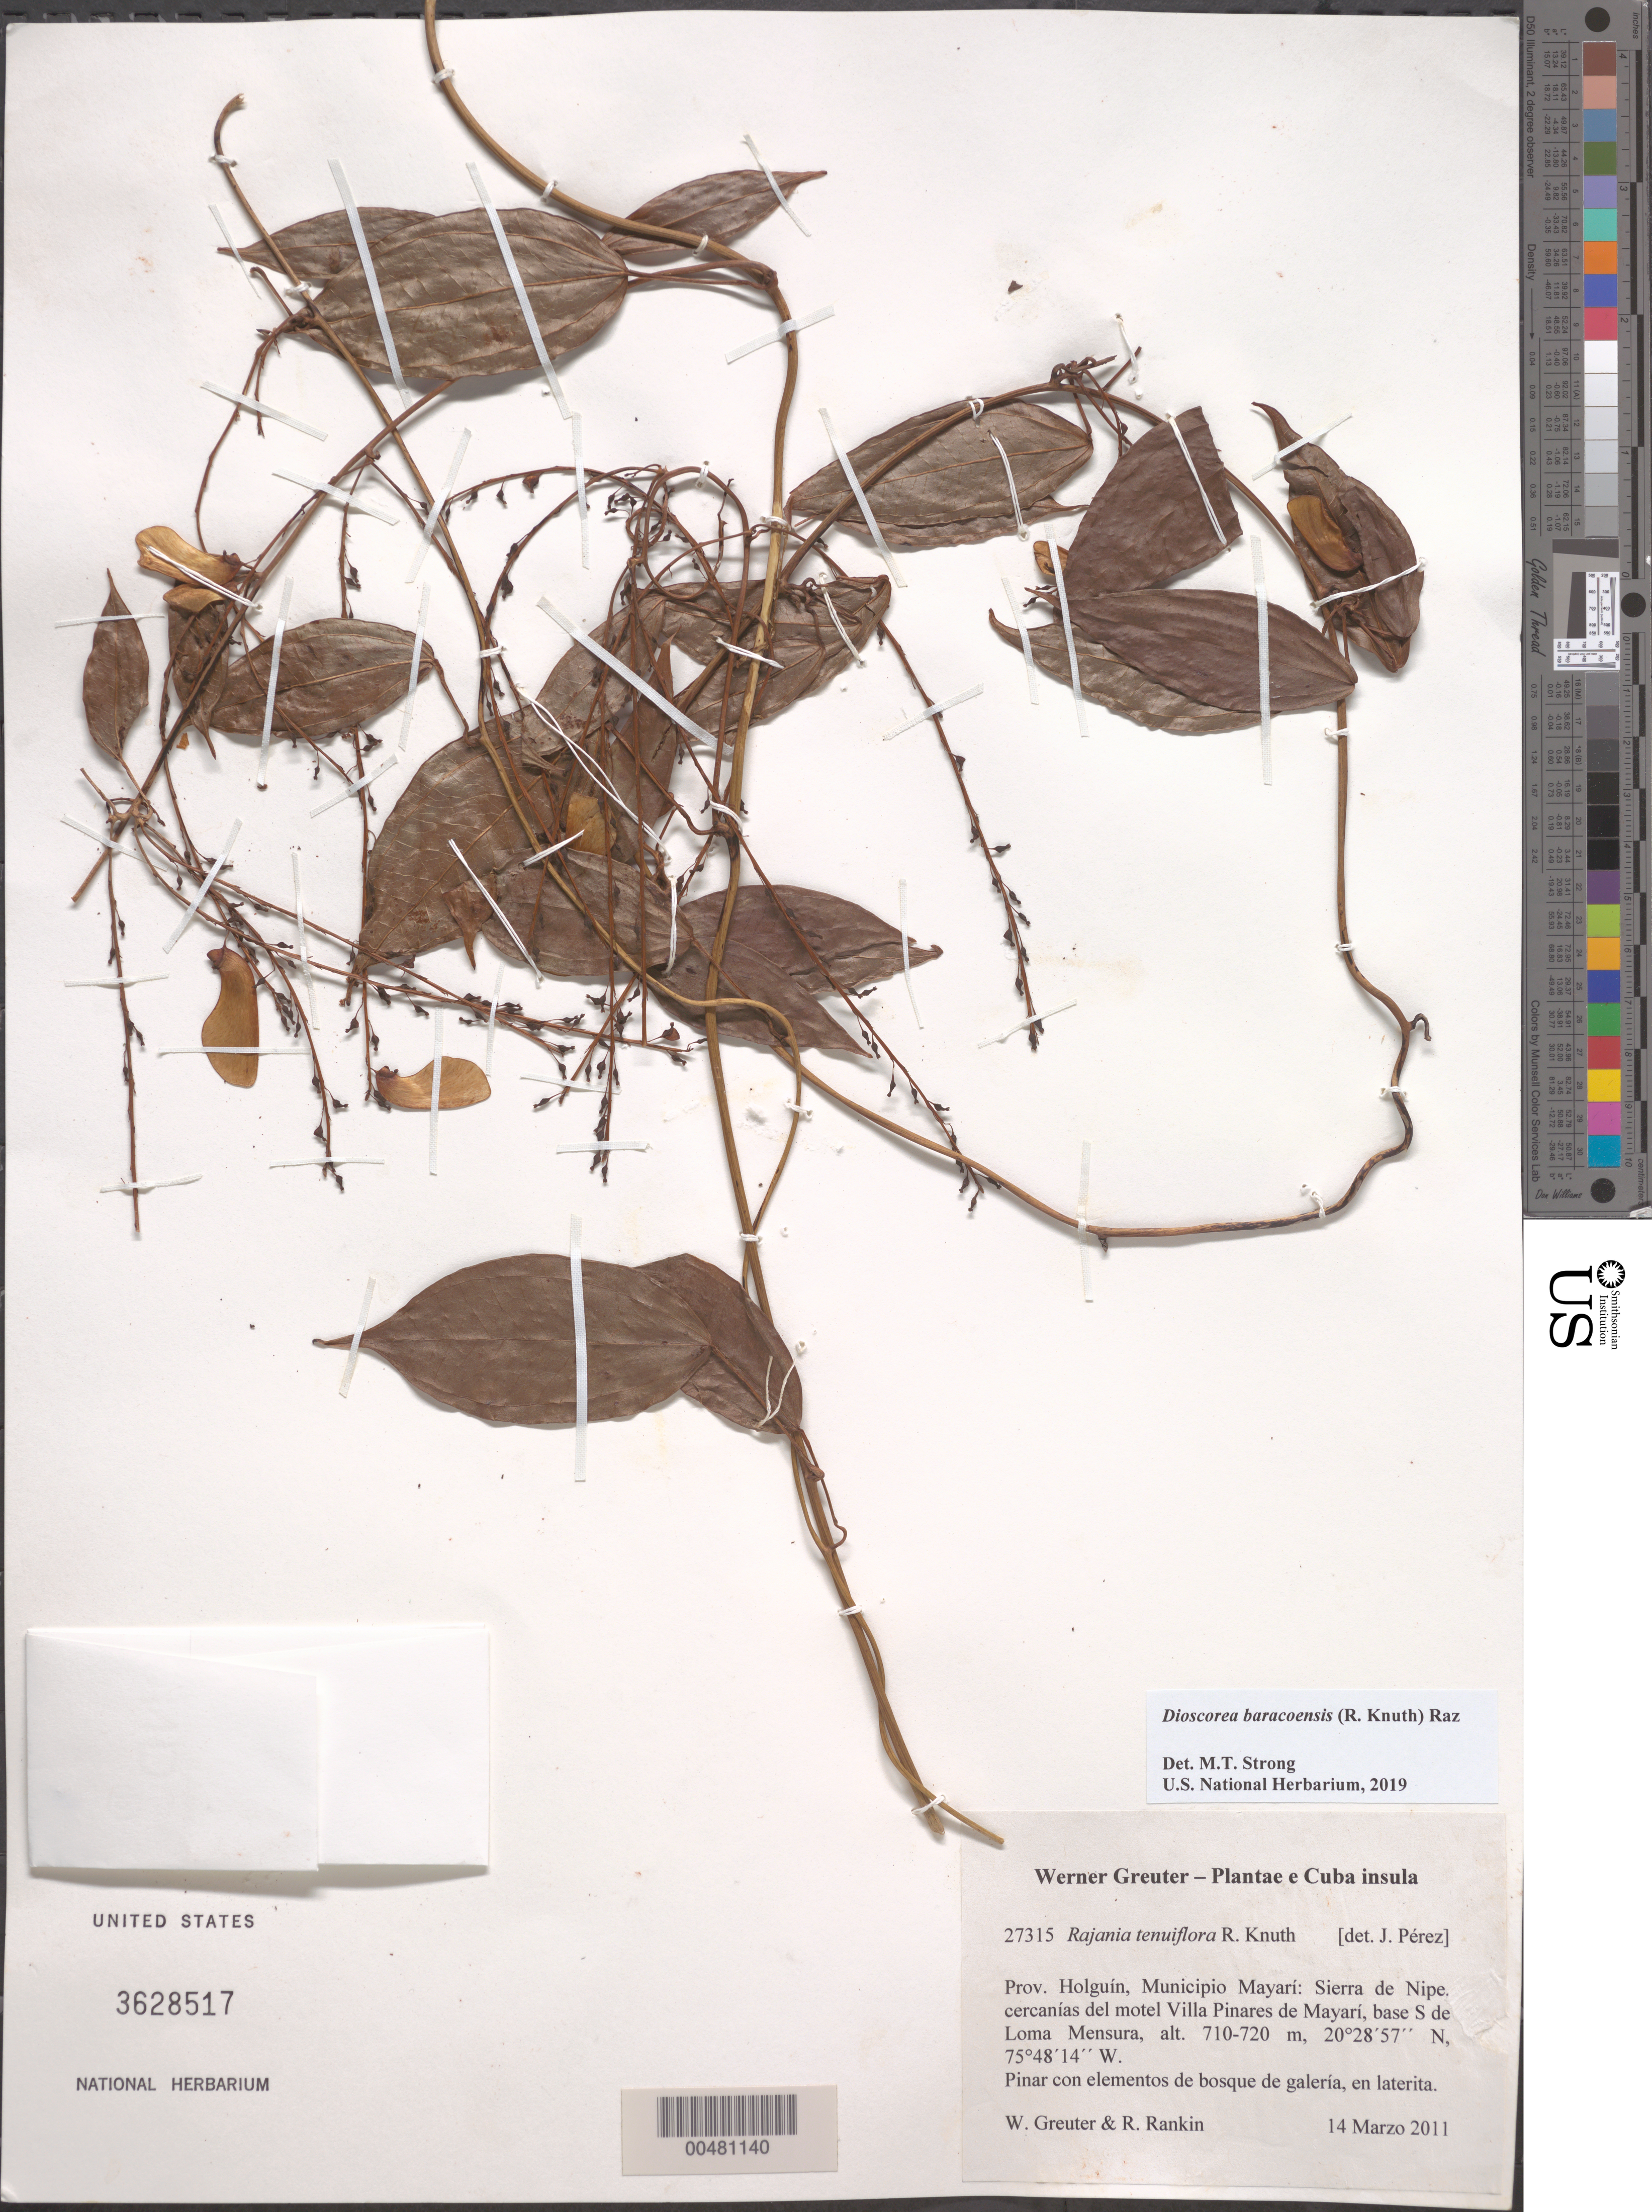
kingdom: Plantae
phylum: Tracheophyta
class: Liliopsida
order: Dioscoreales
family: Dioscoreaceae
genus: Dioscorea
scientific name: Dioscorea baracoensis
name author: (R. Knuth) Raz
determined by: Strong, M. T., (US), Smithsonian Institution - National Museum of Natural History (UNITED STATES)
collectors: W. R. Greuter & R. Rankin Rodriguez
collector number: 27315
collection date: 2011-03-14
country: Cuba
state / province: Holguin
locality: Mun. Mayarí, Sierra de Nipe, cercanías motel Villa Pinares de Mayarí, base S de Loma Mensura.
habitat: Pinar con elementos de bosque de galería, en laterita.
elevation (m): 710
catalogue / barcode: US 3628517